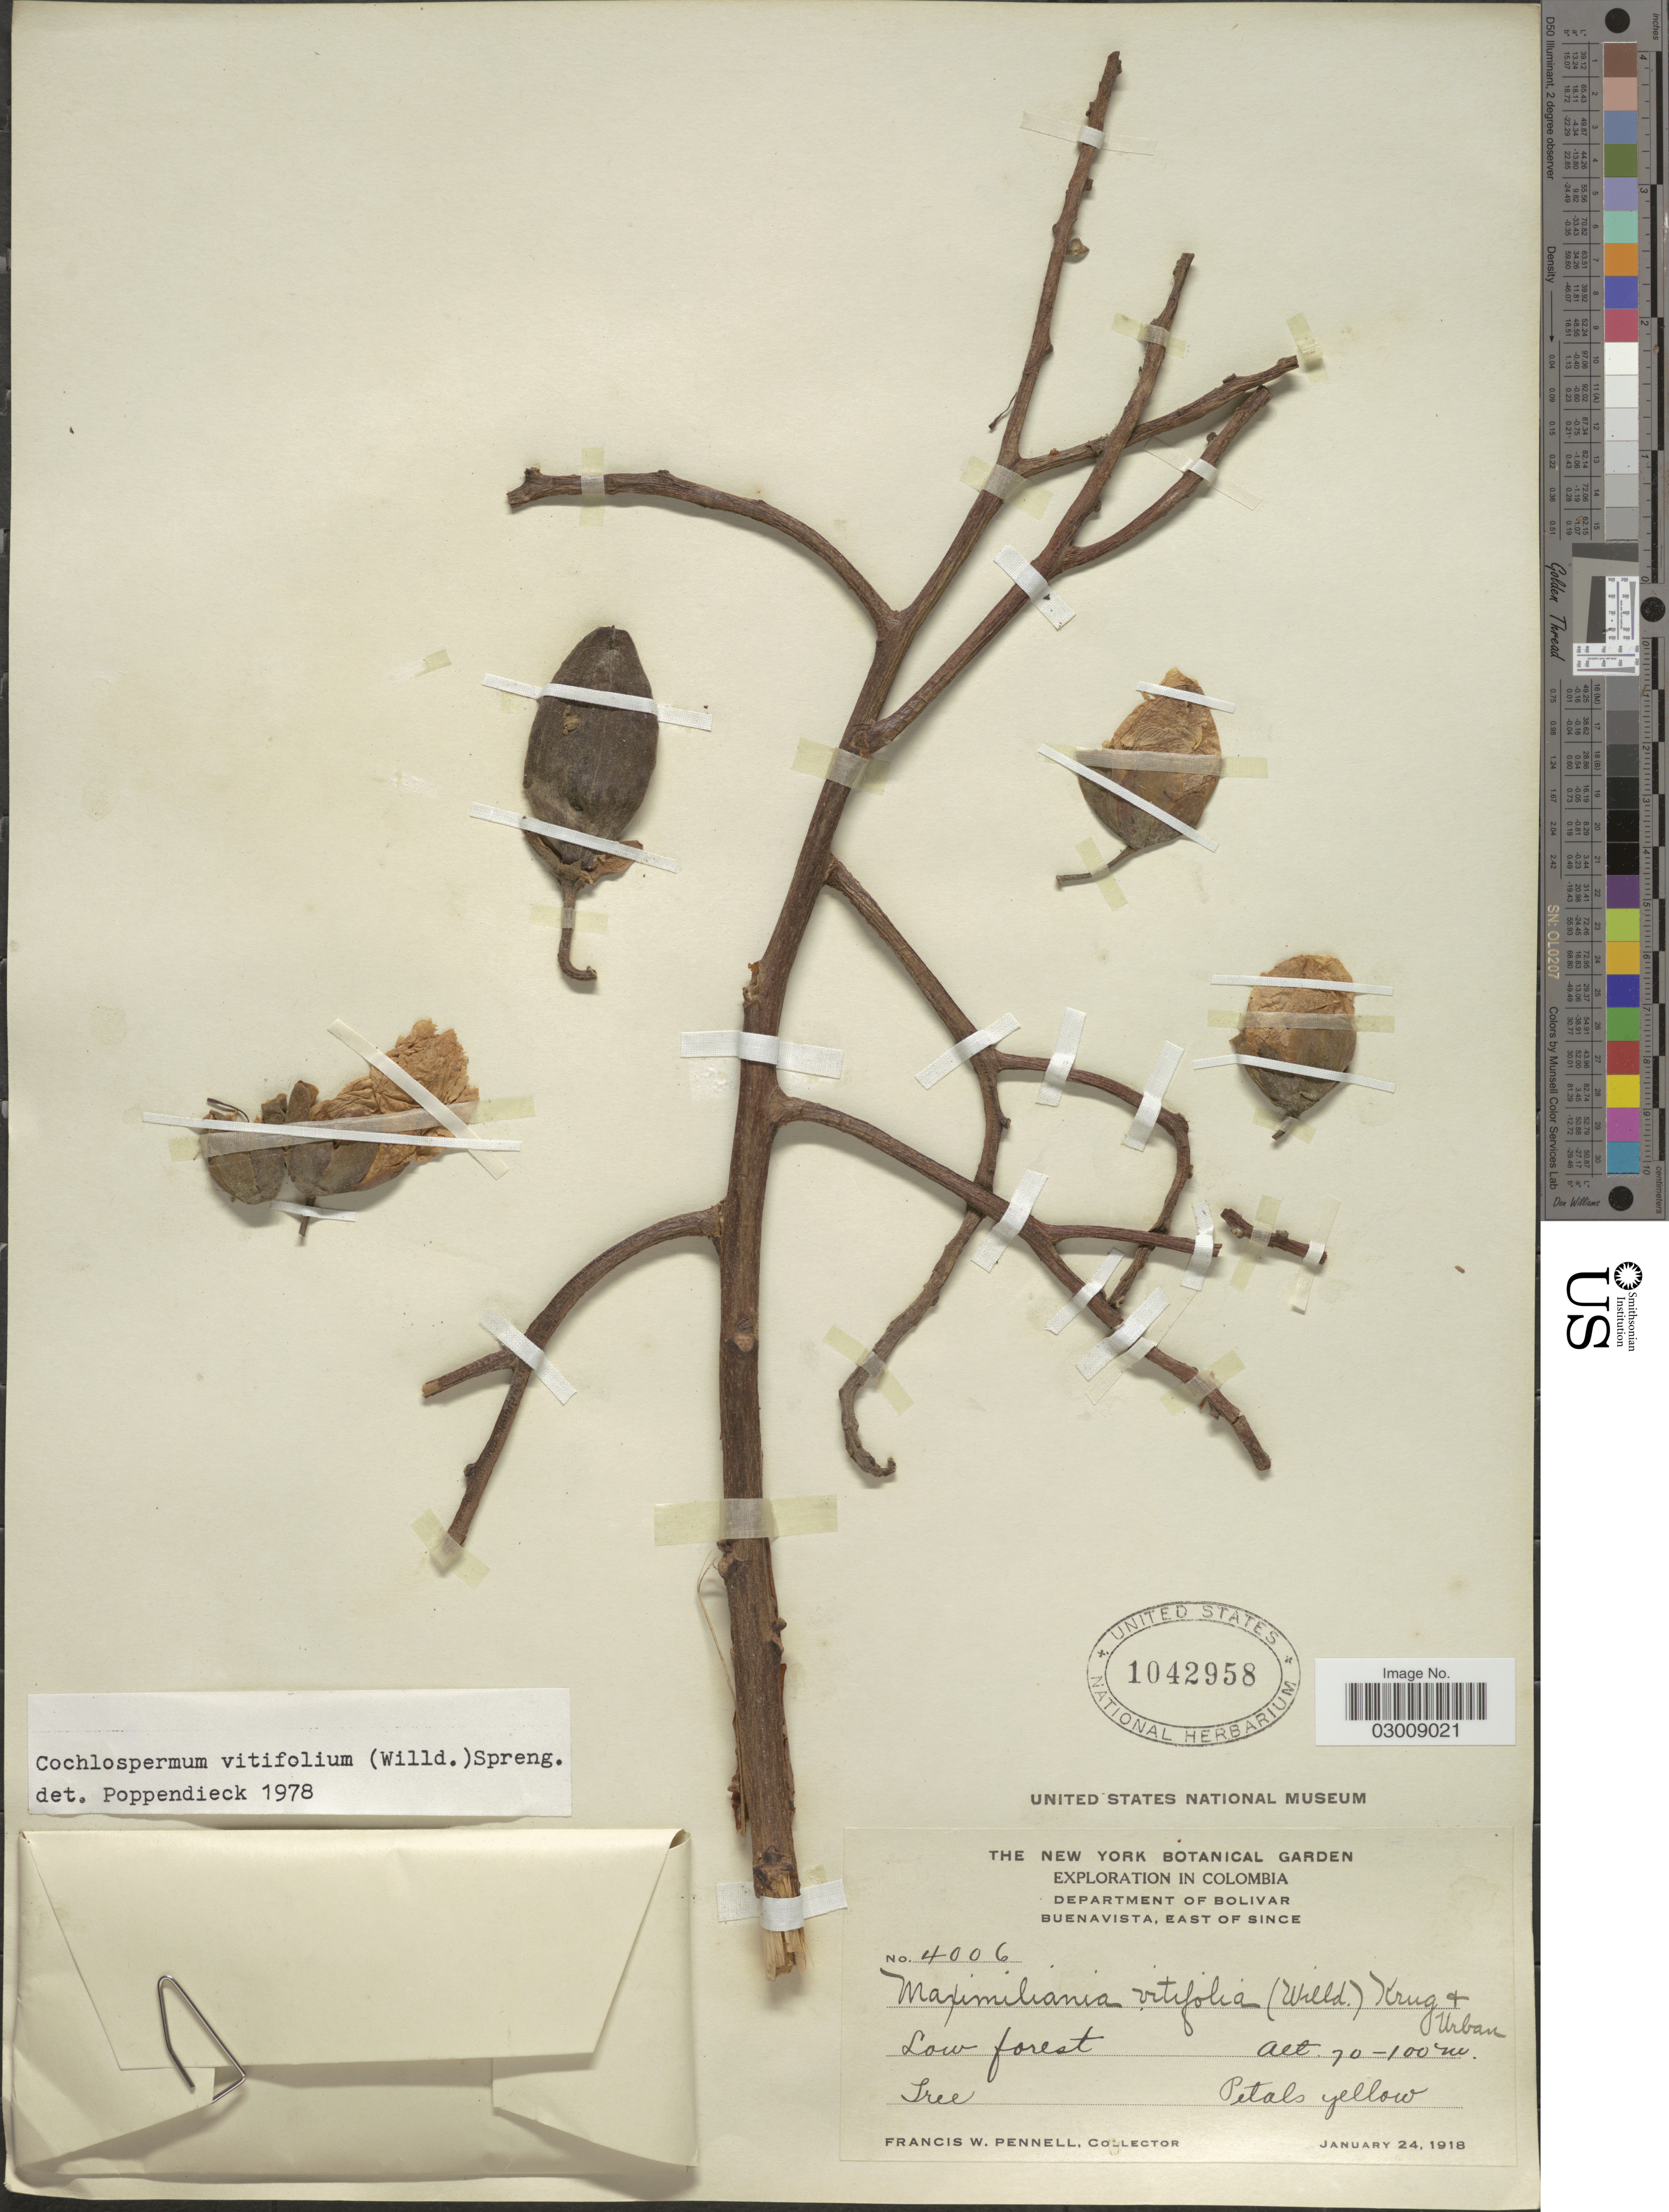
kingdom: Plantae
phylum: Tracheophyta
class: Magnoliopsida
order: Malvales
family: Cochlospermaceae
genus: Cochlospermum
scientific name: Cochlospermum vitifolium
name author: (Willd.) Spreng.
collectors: F. W. Pennell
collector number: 4006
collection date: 1918-01-24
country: Colombia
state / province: Bolívar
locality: Department of Bolivar. Buenavista, East of Since.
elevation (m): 70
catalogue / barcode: US 1042958